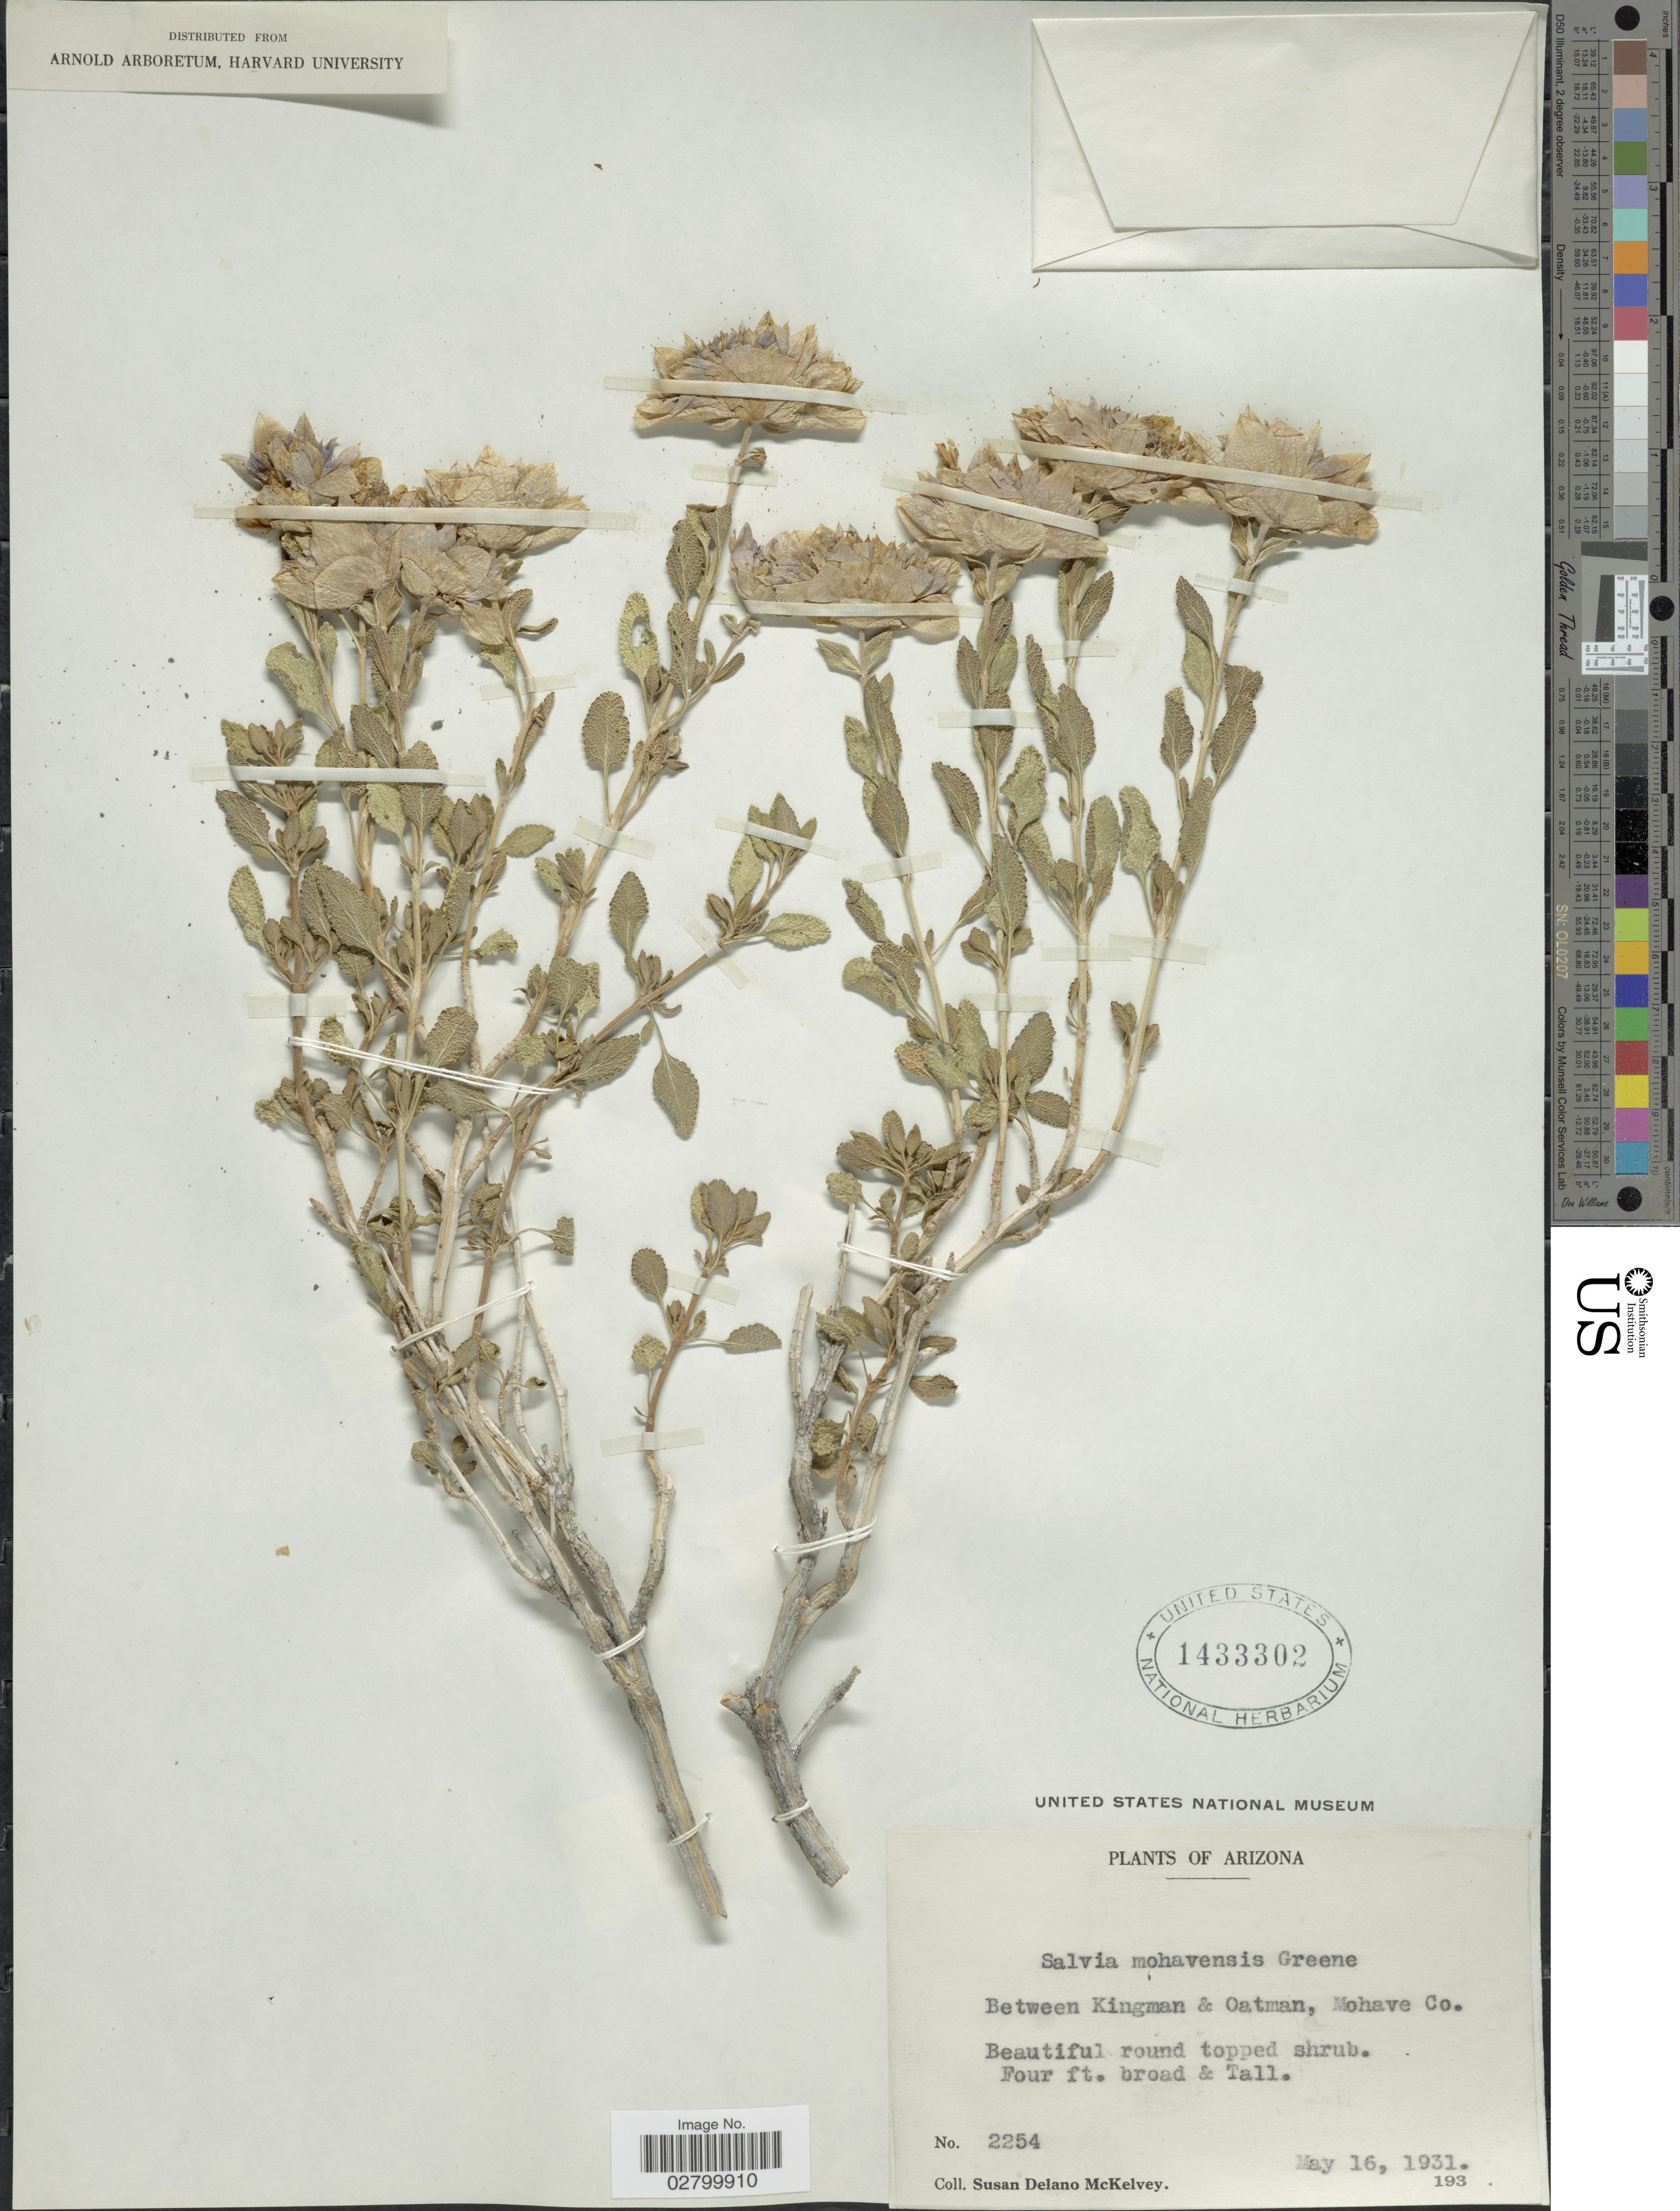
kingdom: Plantae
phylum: Tracheophyta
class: Magnoliopsida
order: Lamiales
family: Lamiaceae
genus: Salvia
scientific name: Salvia mohavensis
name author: Greene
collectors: S. A. McKelvey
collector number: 2254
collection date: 1931-05-16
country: United States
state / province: Arizona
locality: Between Kingman & Oatman, Mohave Co.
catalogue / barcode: US 1433302